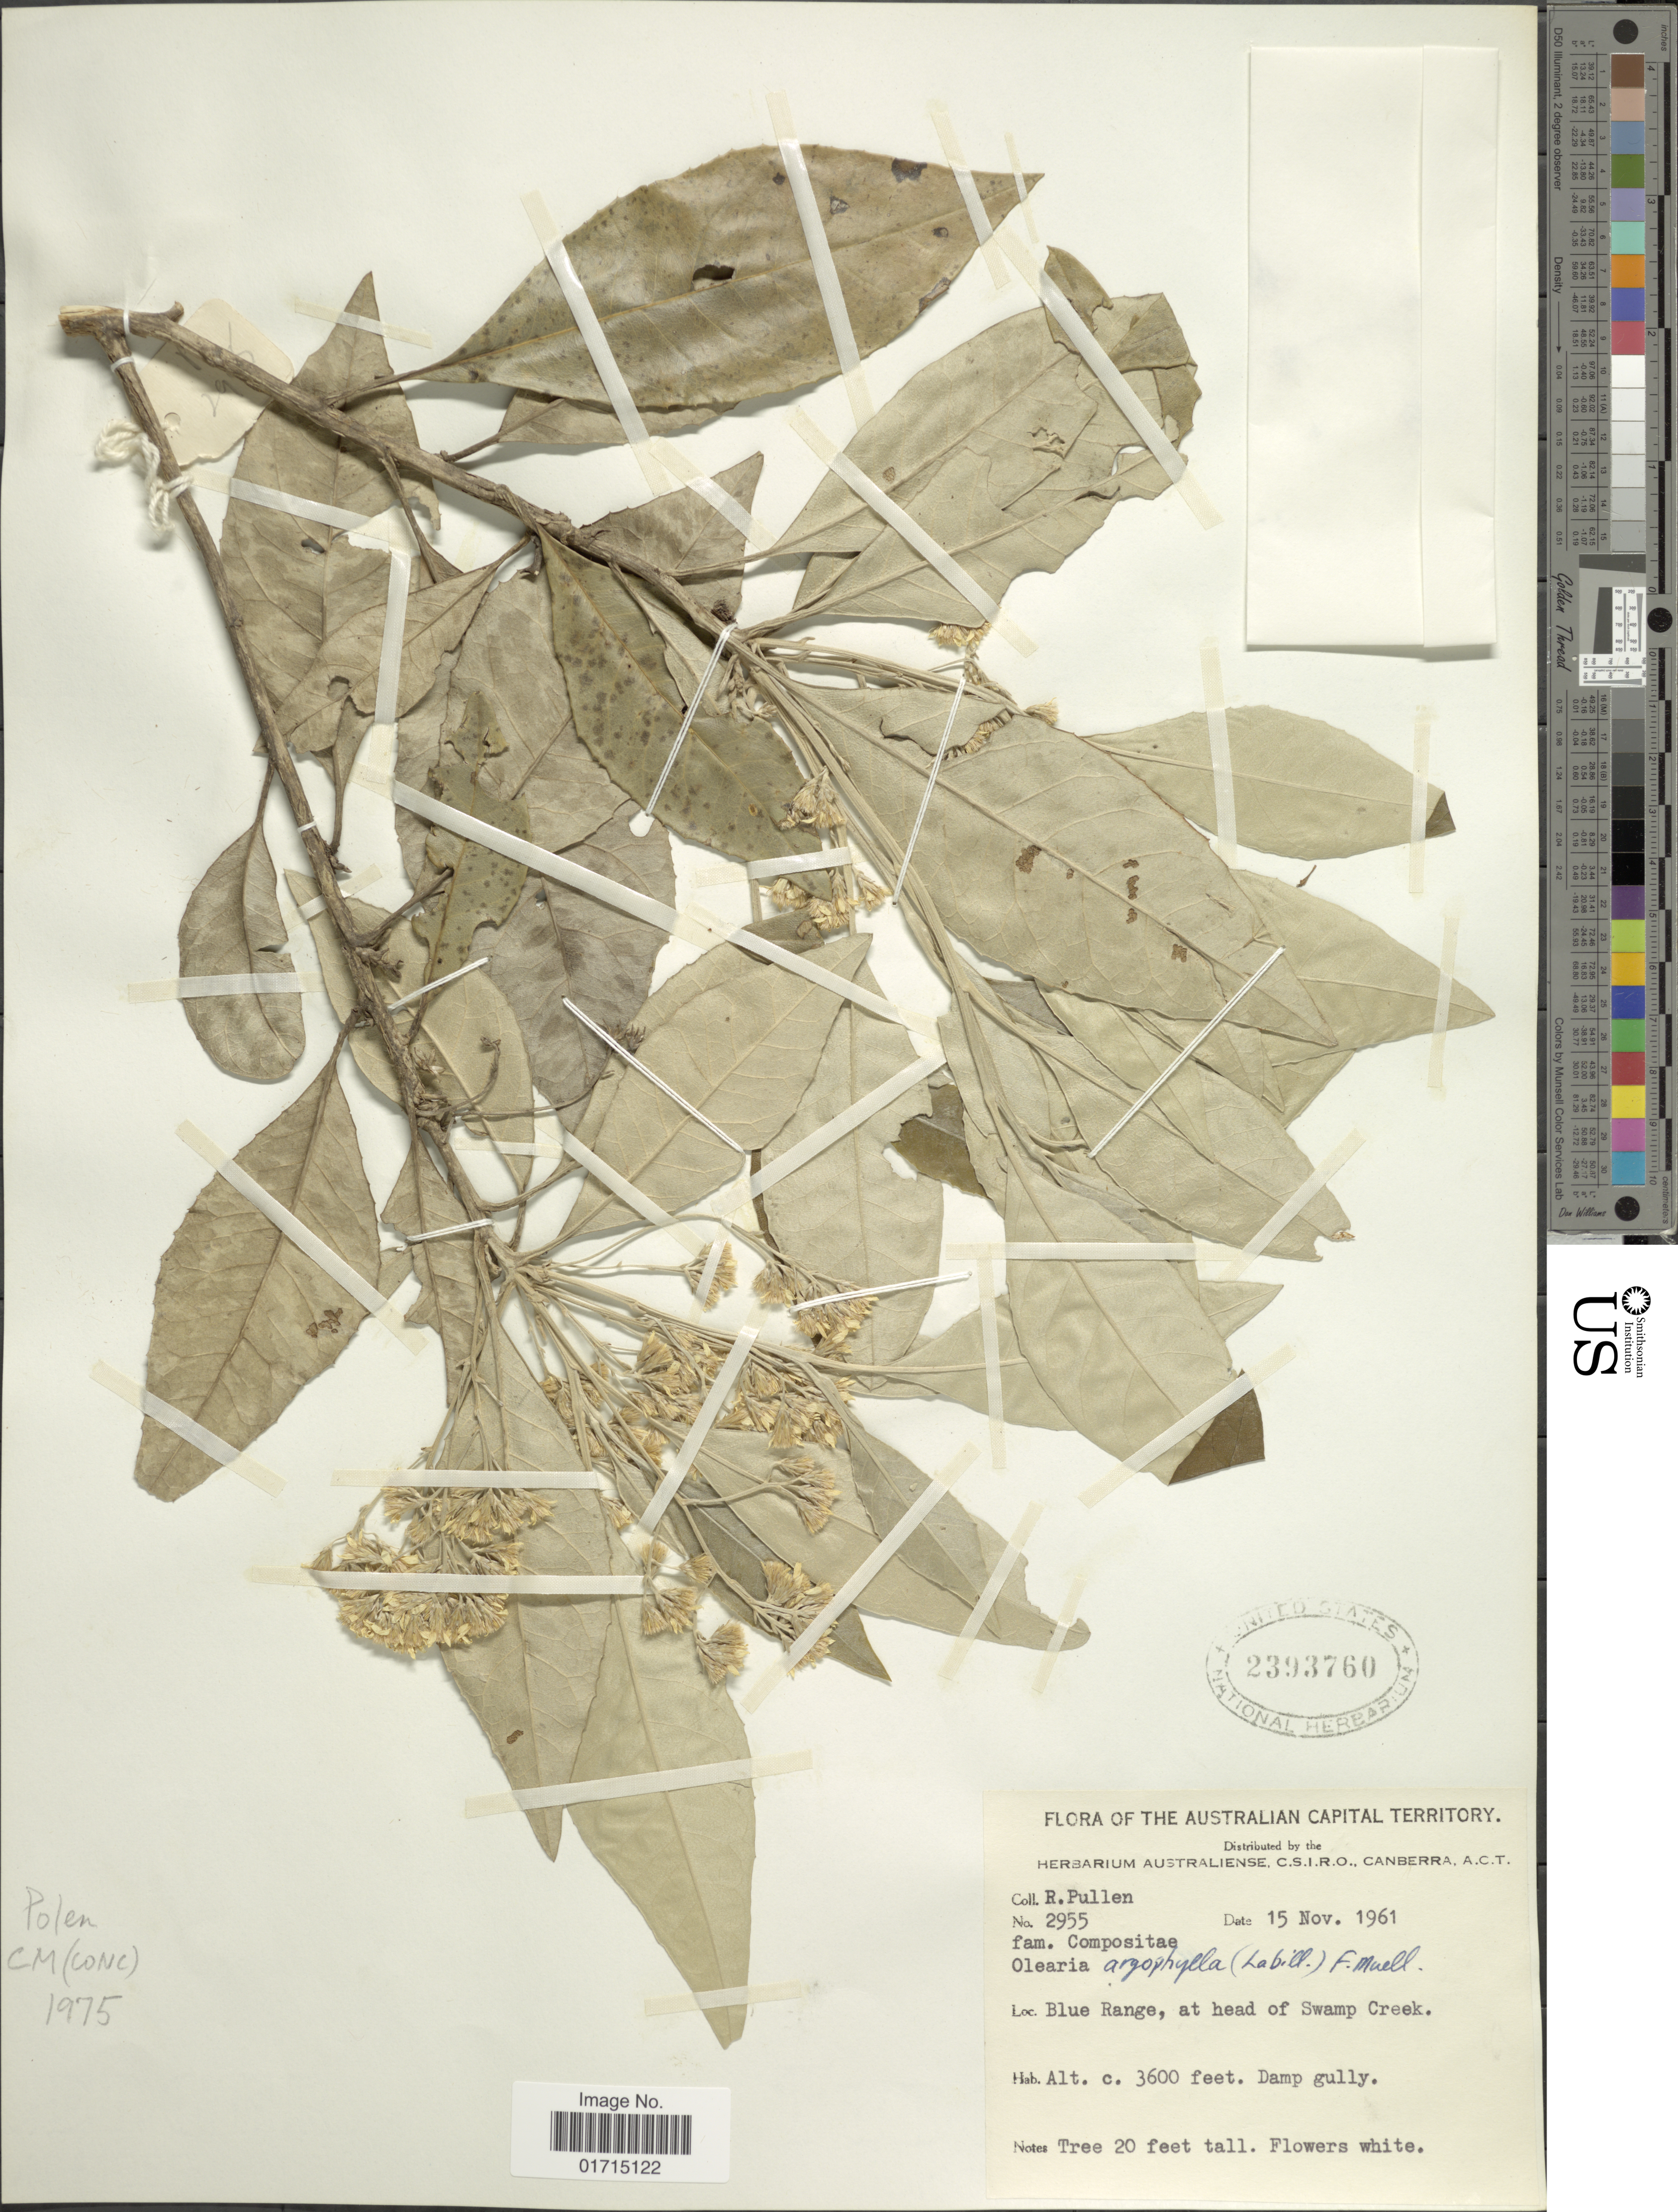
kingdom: Plantae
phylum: Tracheophyta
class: Magnoliopsida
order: Asterales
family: Asteraceae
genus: Olearia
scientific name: Olearia argophylla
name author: (Labill.) F. Muell. ex Benth.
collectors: R. Pullen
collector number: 2955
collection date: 1961-11-15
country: Australia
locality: Blue Range, at head of Swamp Creek.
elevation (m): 1097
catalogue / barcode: US 2393760